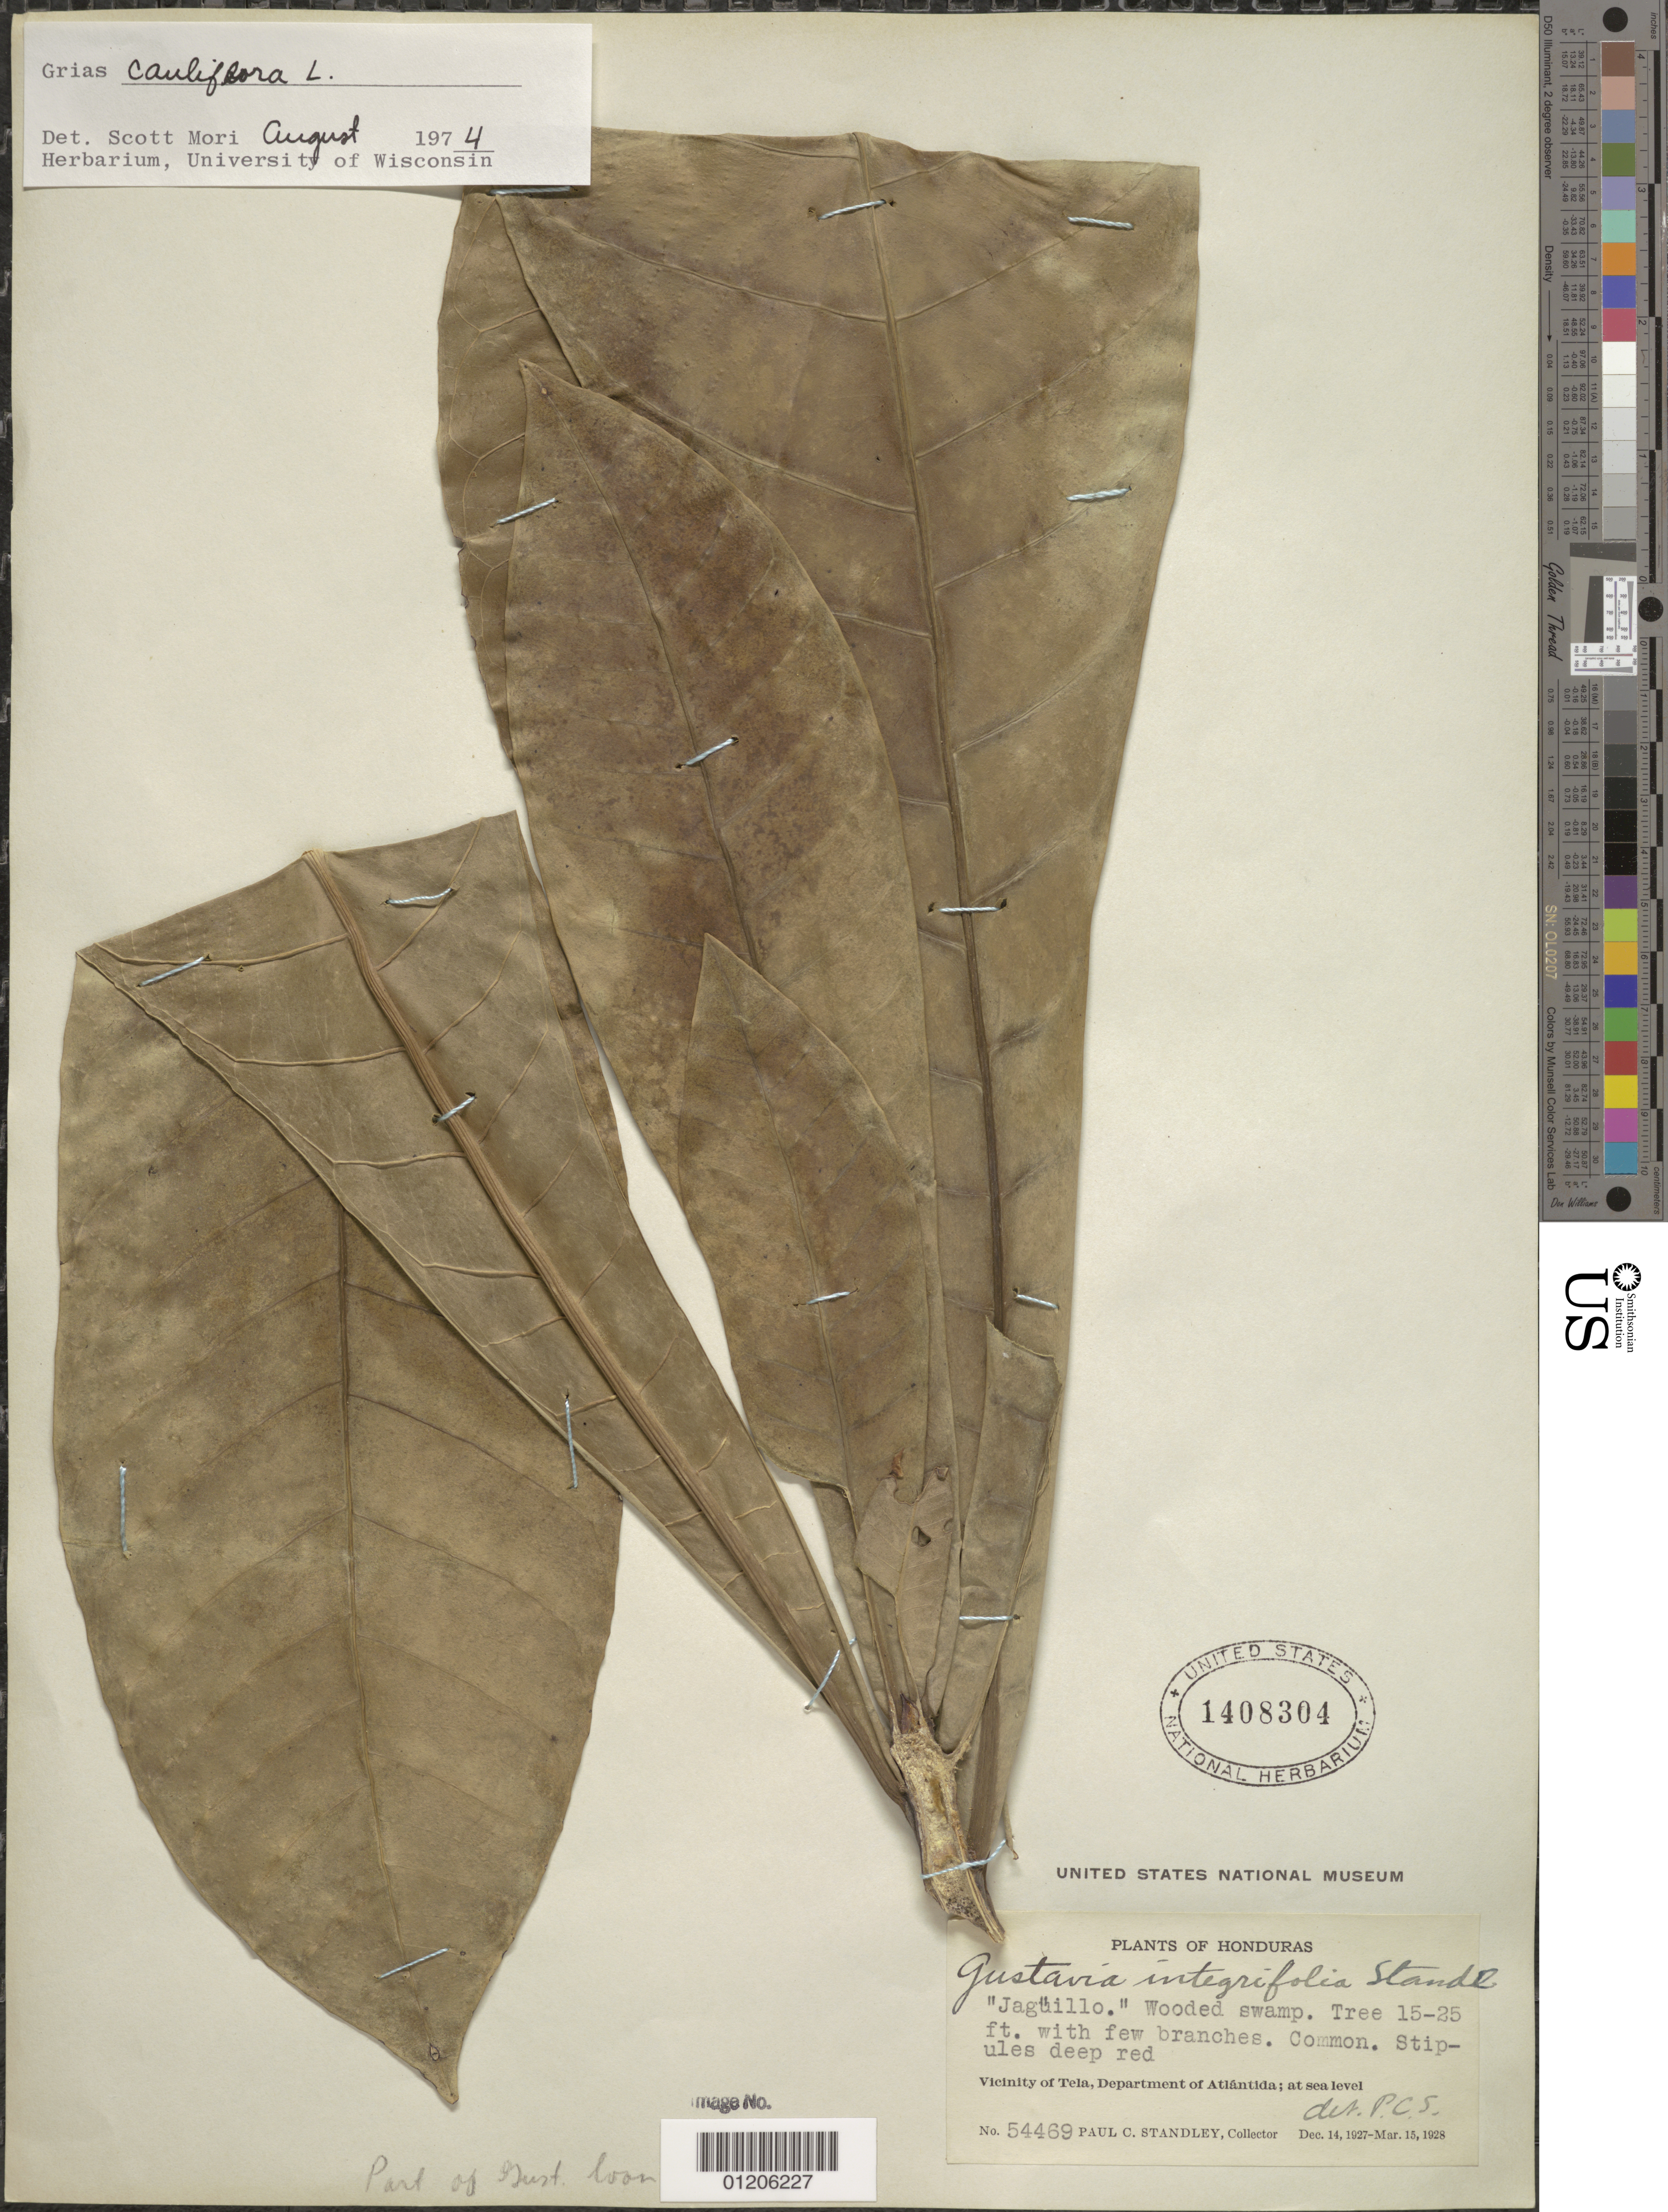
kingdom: Plantae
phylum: Tracheophyta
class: Magnoliopsida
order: Ericales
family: Lecythidaceae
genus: Gustavia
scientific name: Gustavia integrifolia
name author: Standl.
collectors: P. C. Standley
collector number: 54469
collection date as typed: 14 Dec 1927 to 15 Mar 1928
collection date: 1927-12-14/1928-03-15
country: Honduras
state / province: Atlántida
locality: Vicinity of Tela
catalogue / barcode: US 1408304